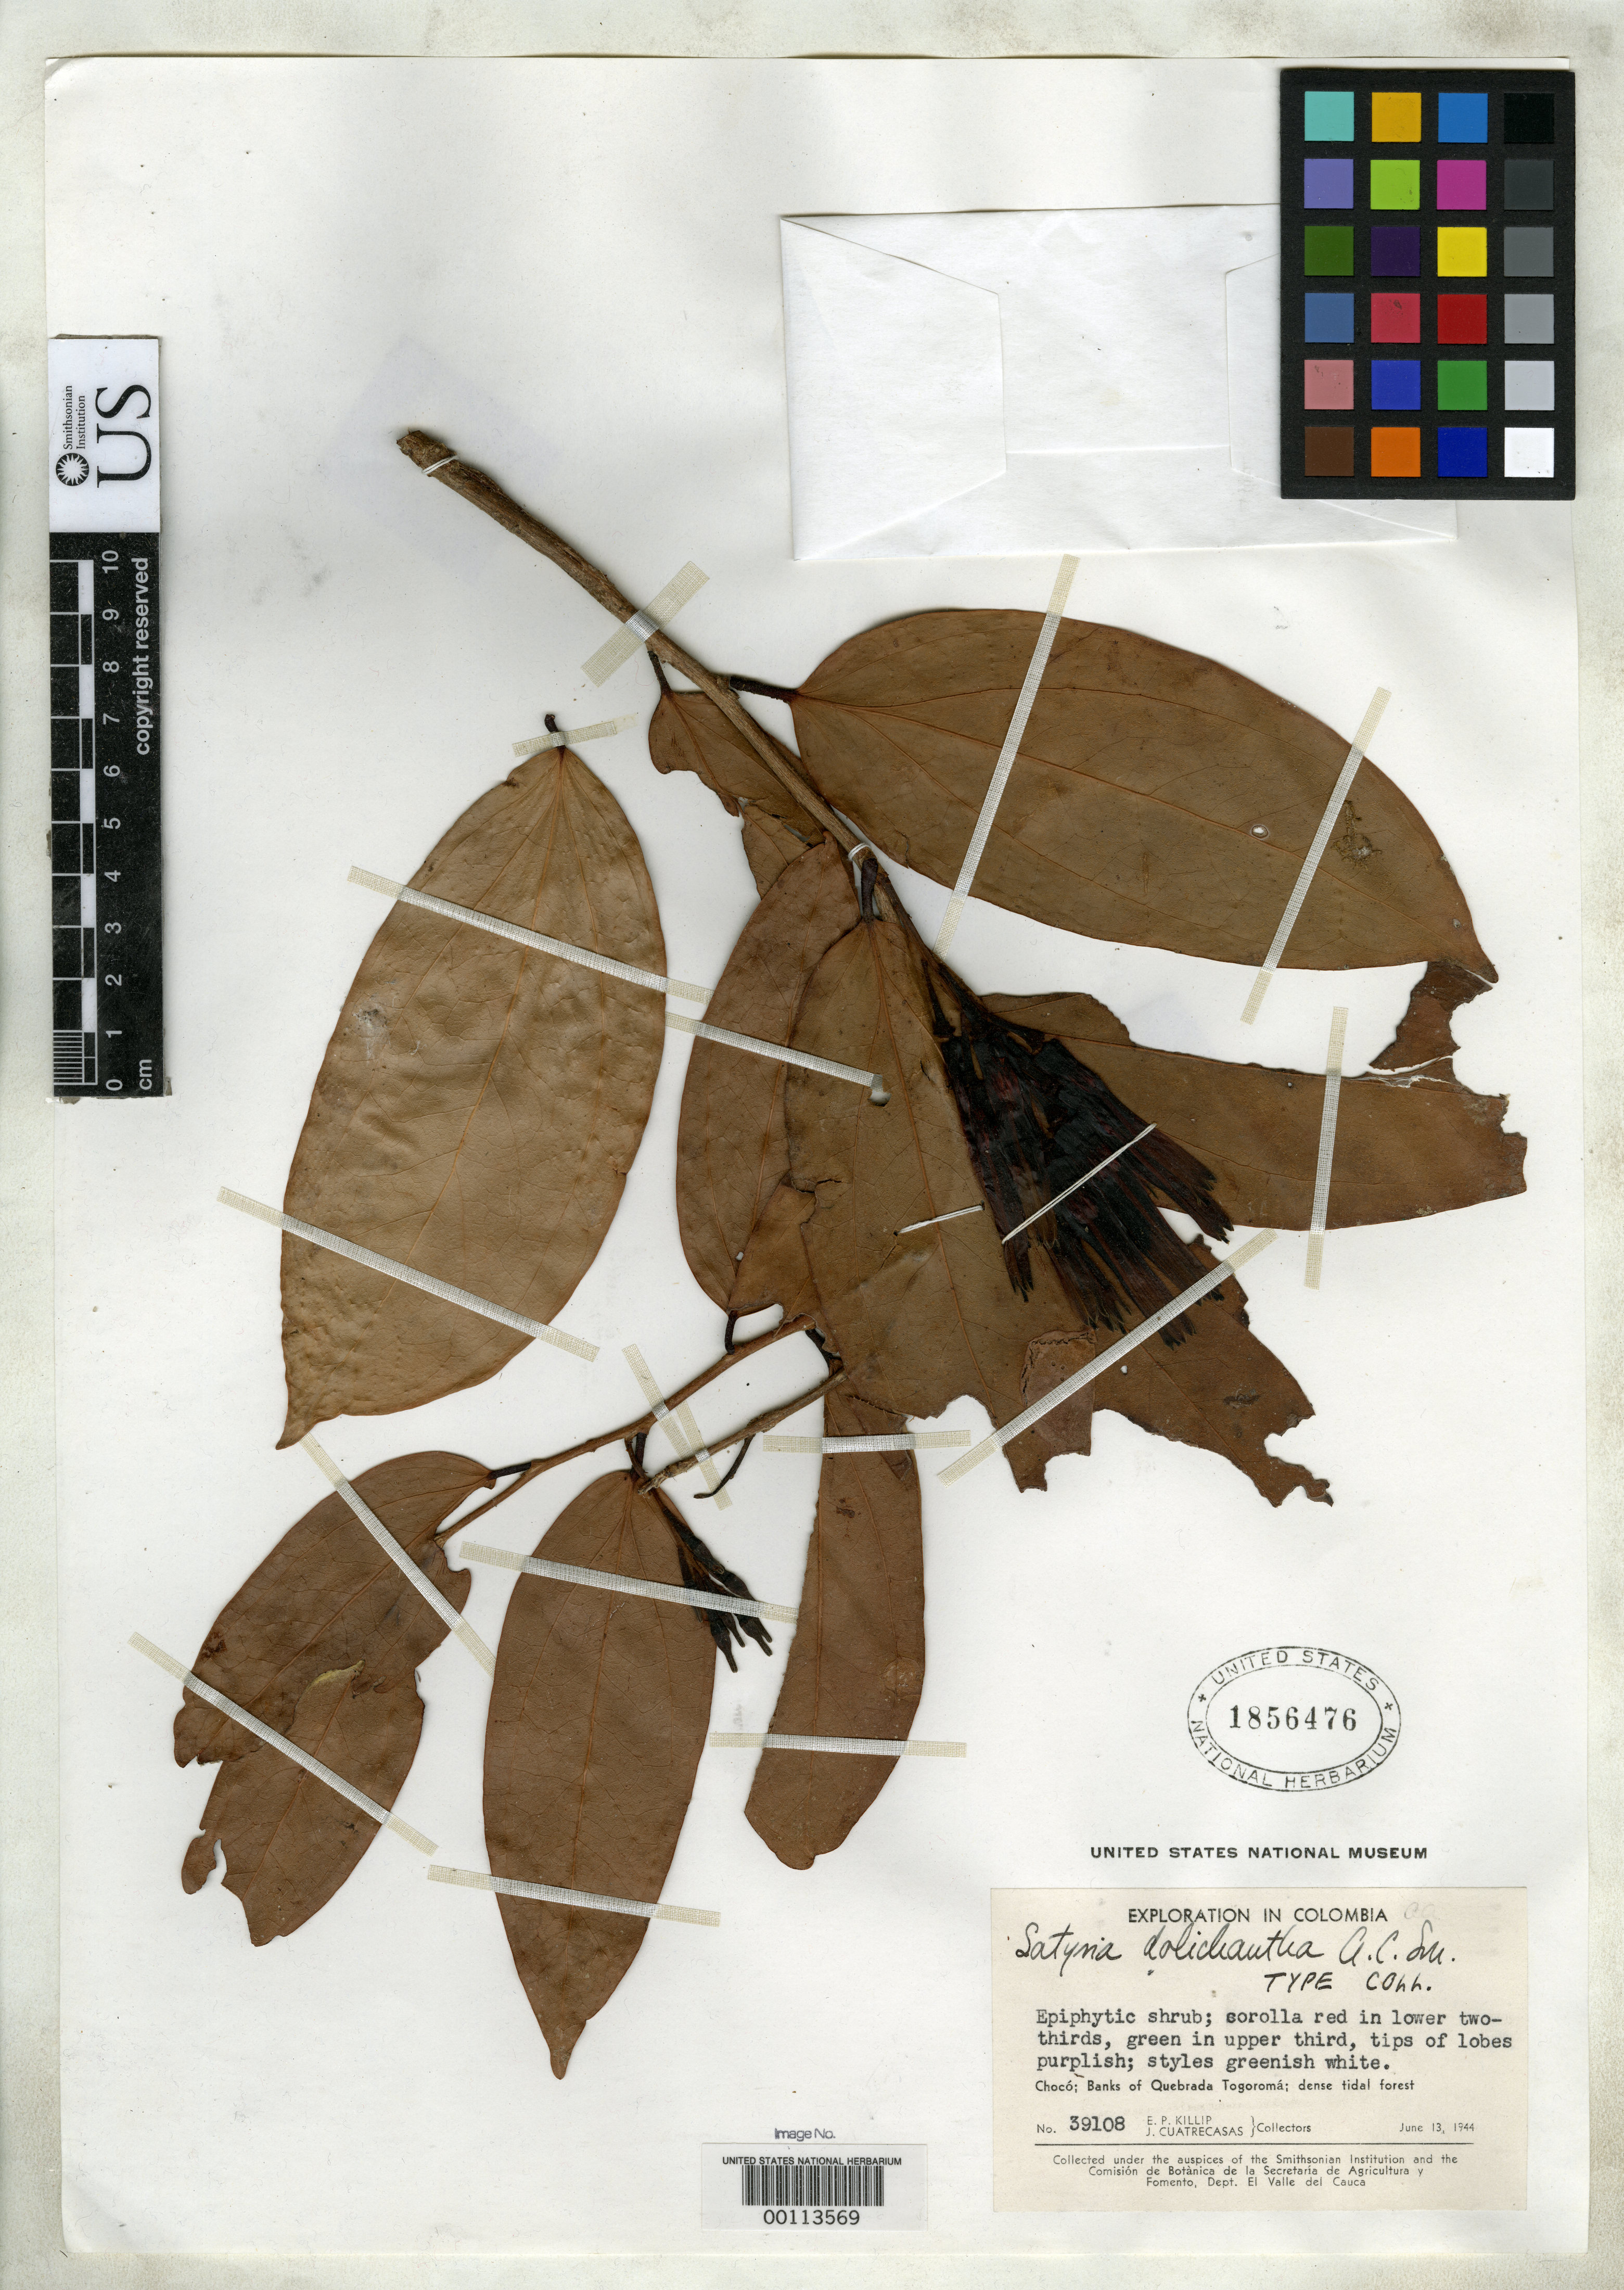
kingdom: Plantae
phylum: Tracheophyta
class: Magnoliopsida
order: Ericales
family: Ericaceae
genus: Satyria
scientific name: Satyria dolichantha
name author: A.C. Sm.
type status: Isotype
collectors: E. P. Killip & J. Cuatrecasas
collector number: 39108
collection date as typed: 13 Jun 1944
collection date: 1944-06-13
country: Colombia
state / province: Chocó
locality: Banks of Quebrada Togoroma.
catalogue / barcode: US 1856476